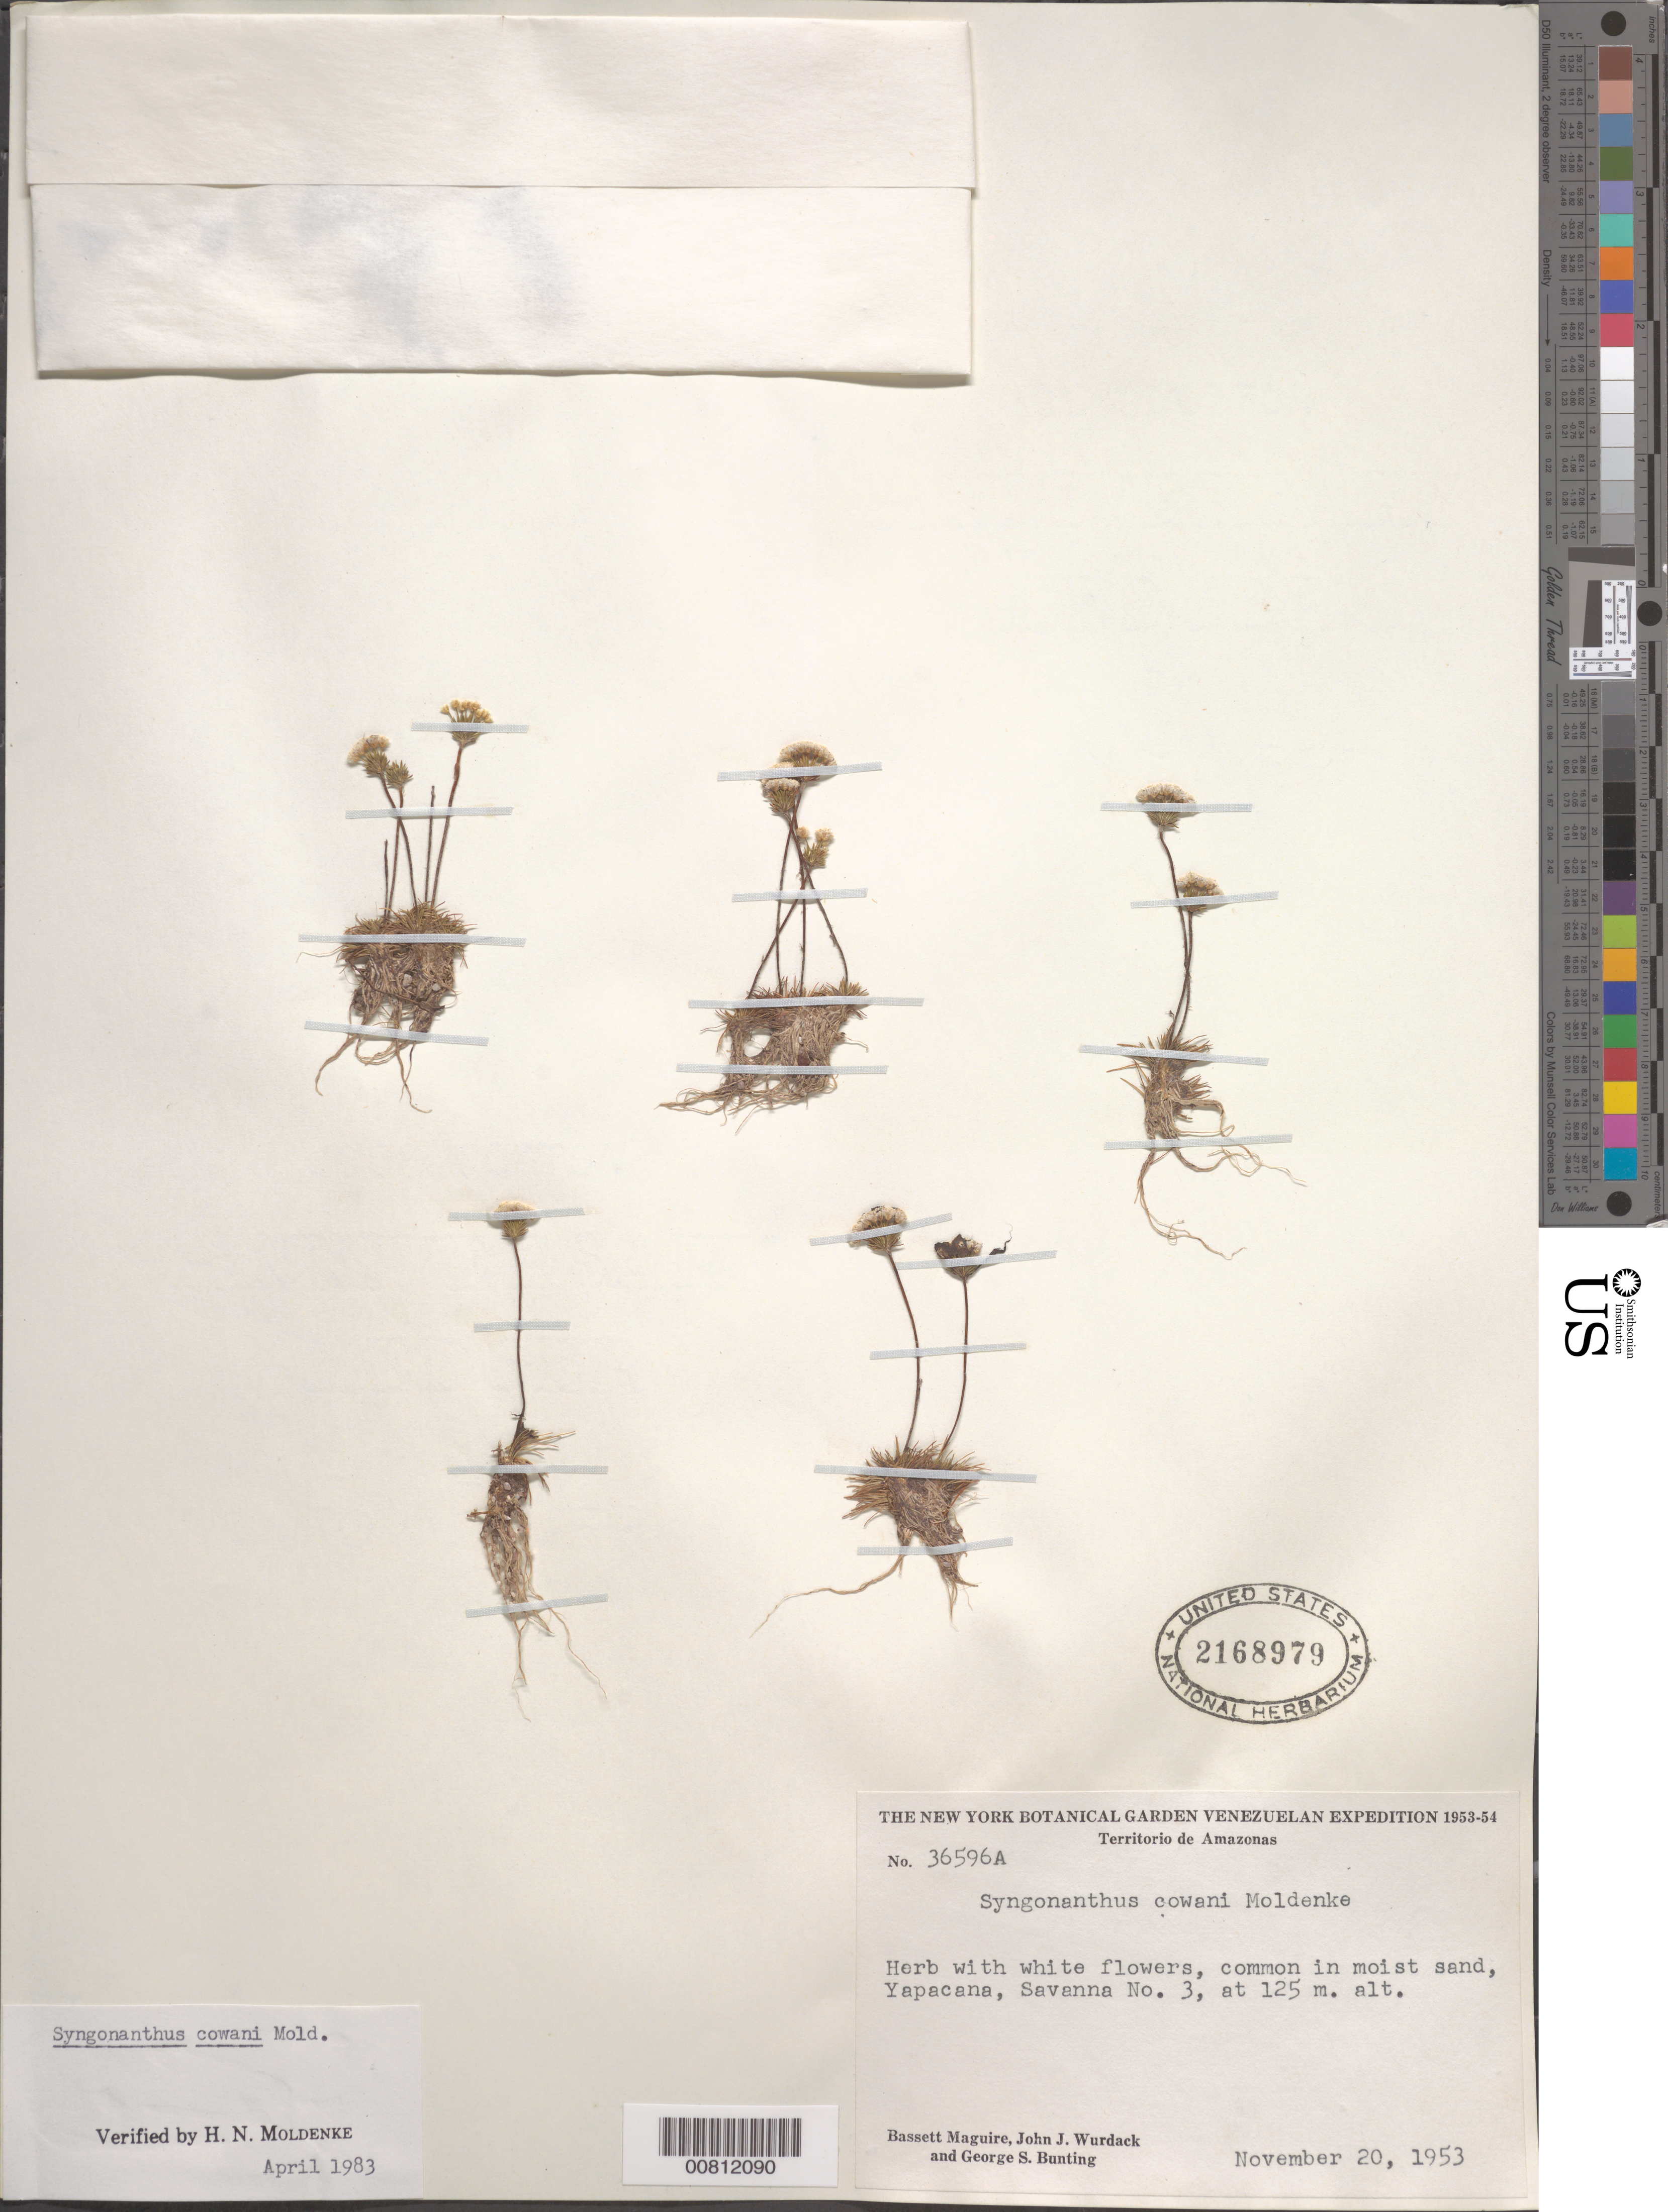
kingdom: Plantae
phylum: Tracheophyta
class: Liliopsida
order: Poales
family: Eriocaulaceae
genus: Syngonanthus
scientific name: Syngonanthus cowani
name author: Moldenke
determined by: Moldenke, H. N.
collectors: B. Maguire, J. J. Wurdack & G. S. Bunting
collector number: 36596 A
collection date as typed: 20-Nov-53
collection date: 1953-11-20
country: Venezuela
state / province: Amazonas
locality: Río Orinoco, Cerro Yapacána, savanna No. 3, NW base of mountain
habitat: Savanna, moist sand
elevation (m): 125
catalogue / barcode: US 2168979